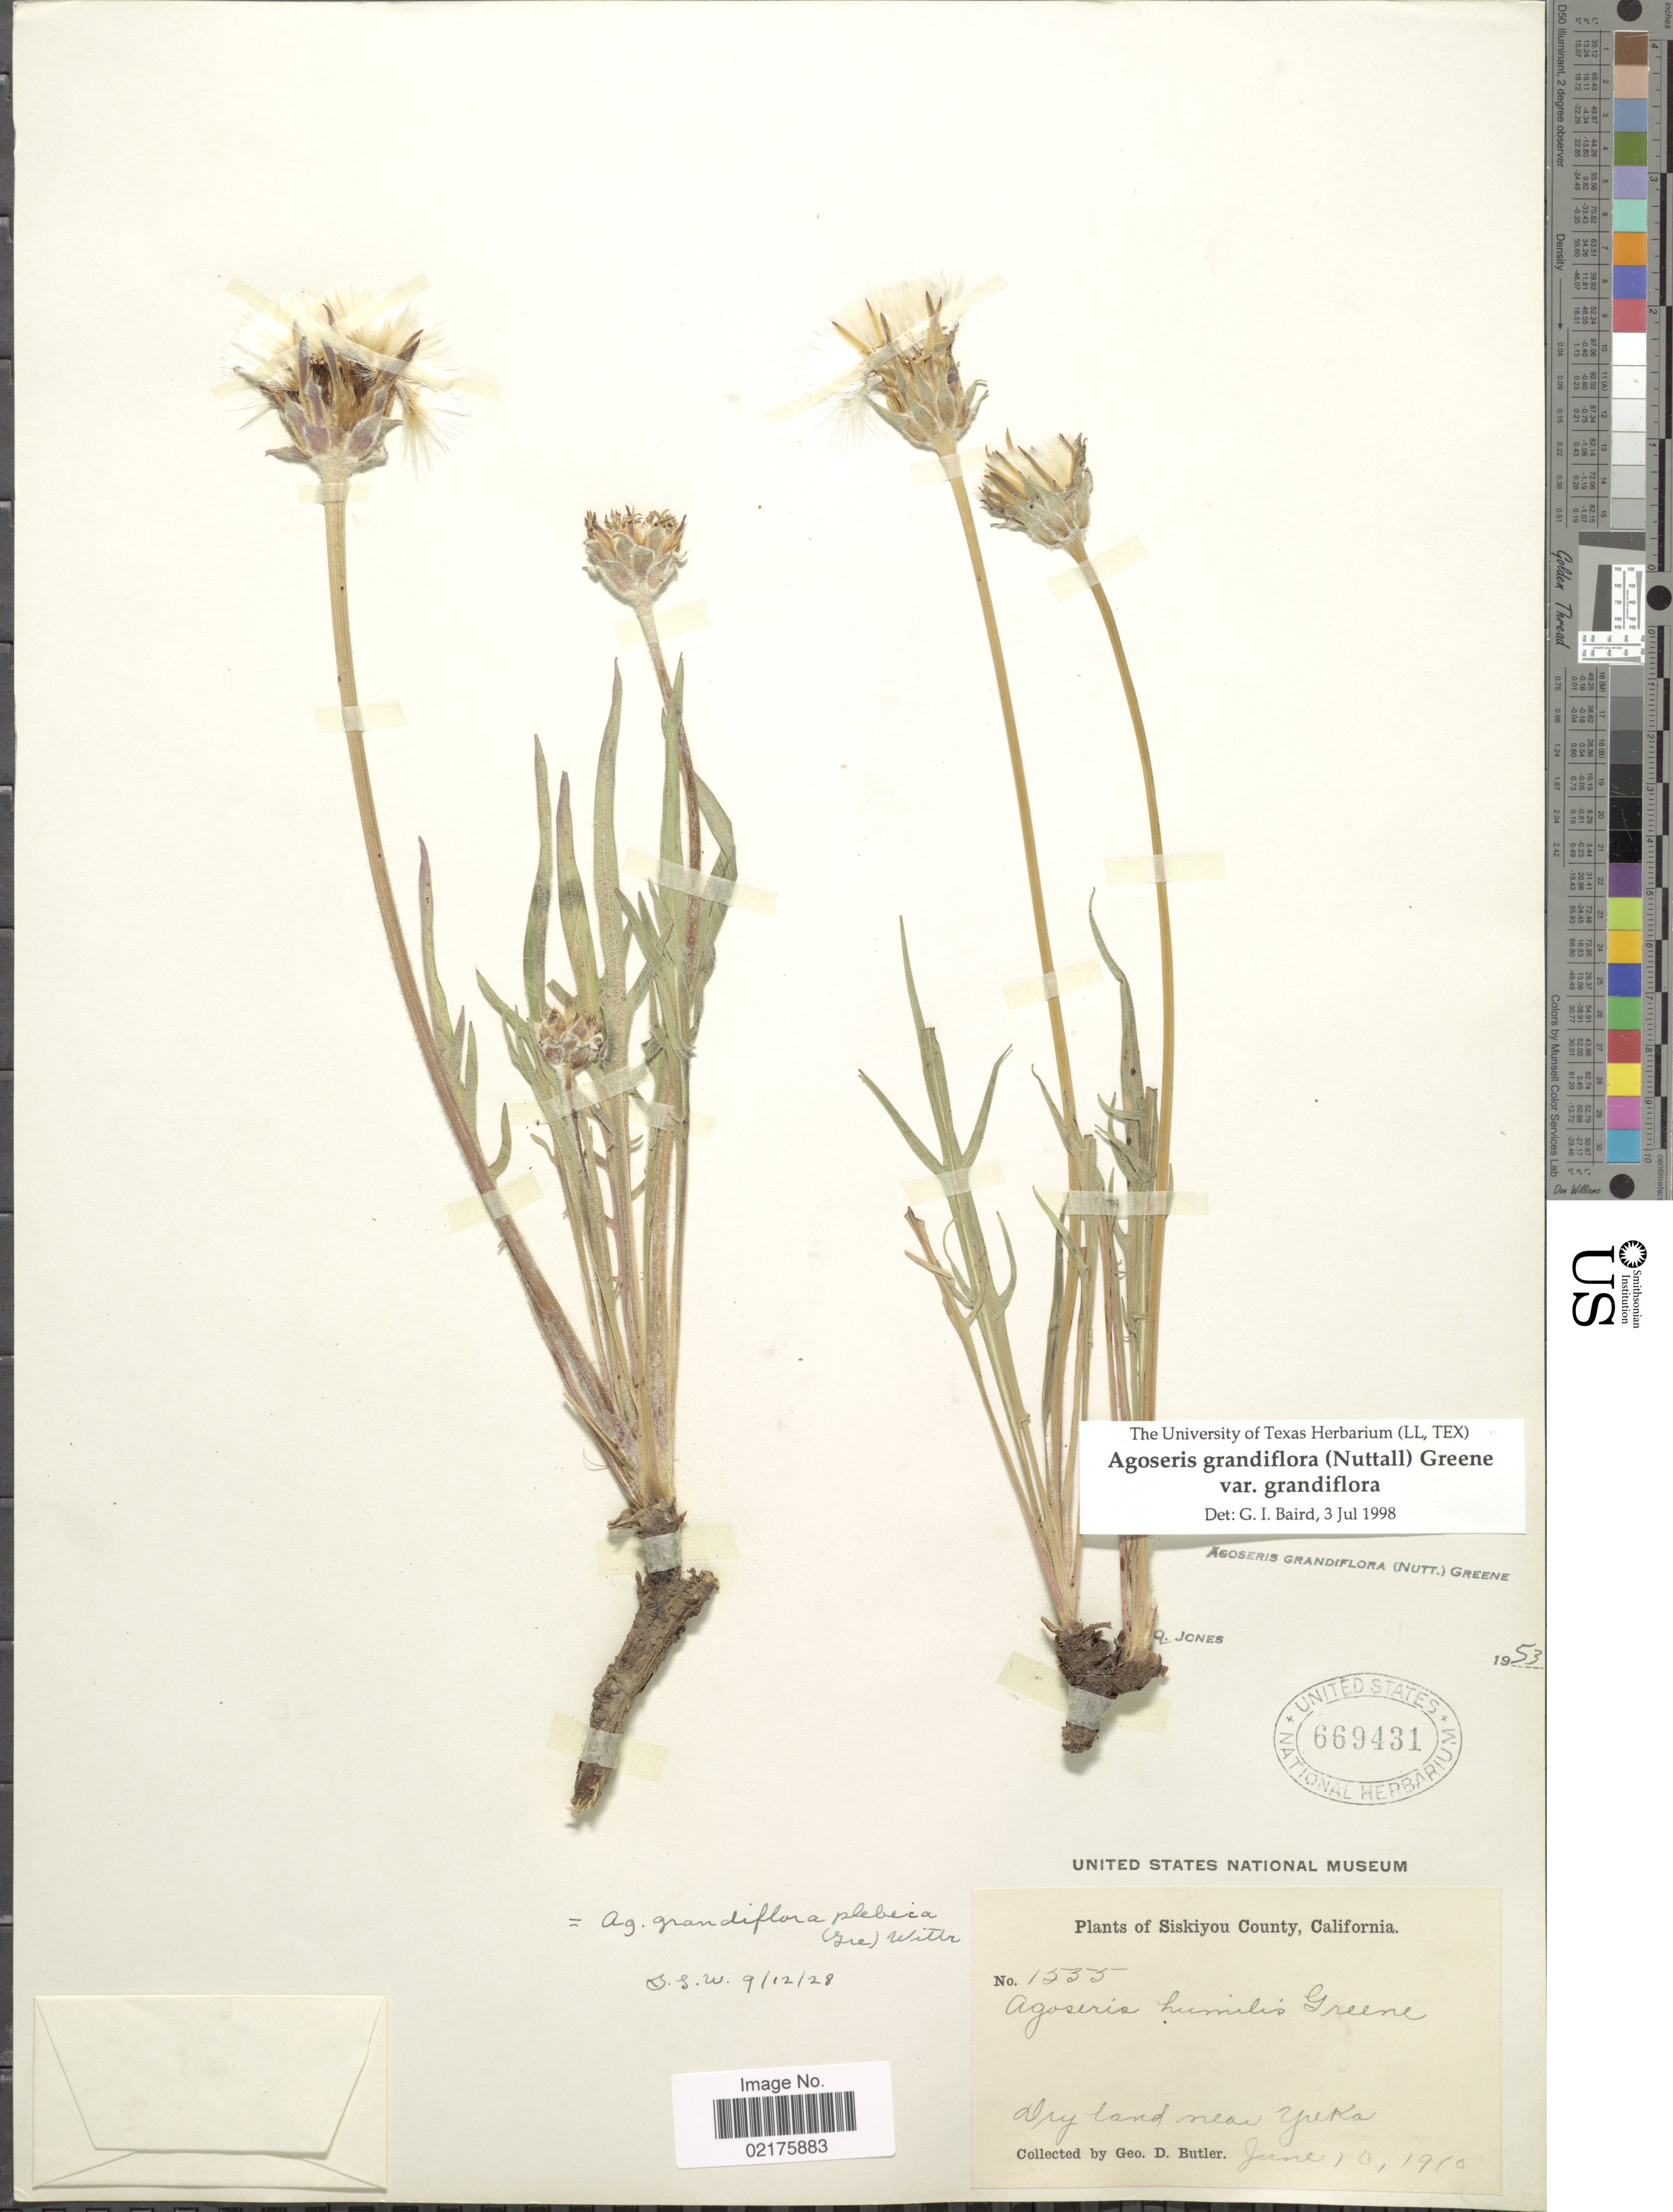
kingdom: Plantae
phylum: Tracheophyta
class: Magnoliopsida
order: Asterales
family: Asteraceae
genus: Agoseris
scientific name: Agoseris grandiflora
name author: (Nutt.) Greene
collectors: G. D. Butler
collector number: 1555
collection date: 1910-06-10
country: United States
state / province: California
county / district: Siskiyou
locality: Siskiyou County, dry land near Yreka.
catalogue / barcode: US 669431